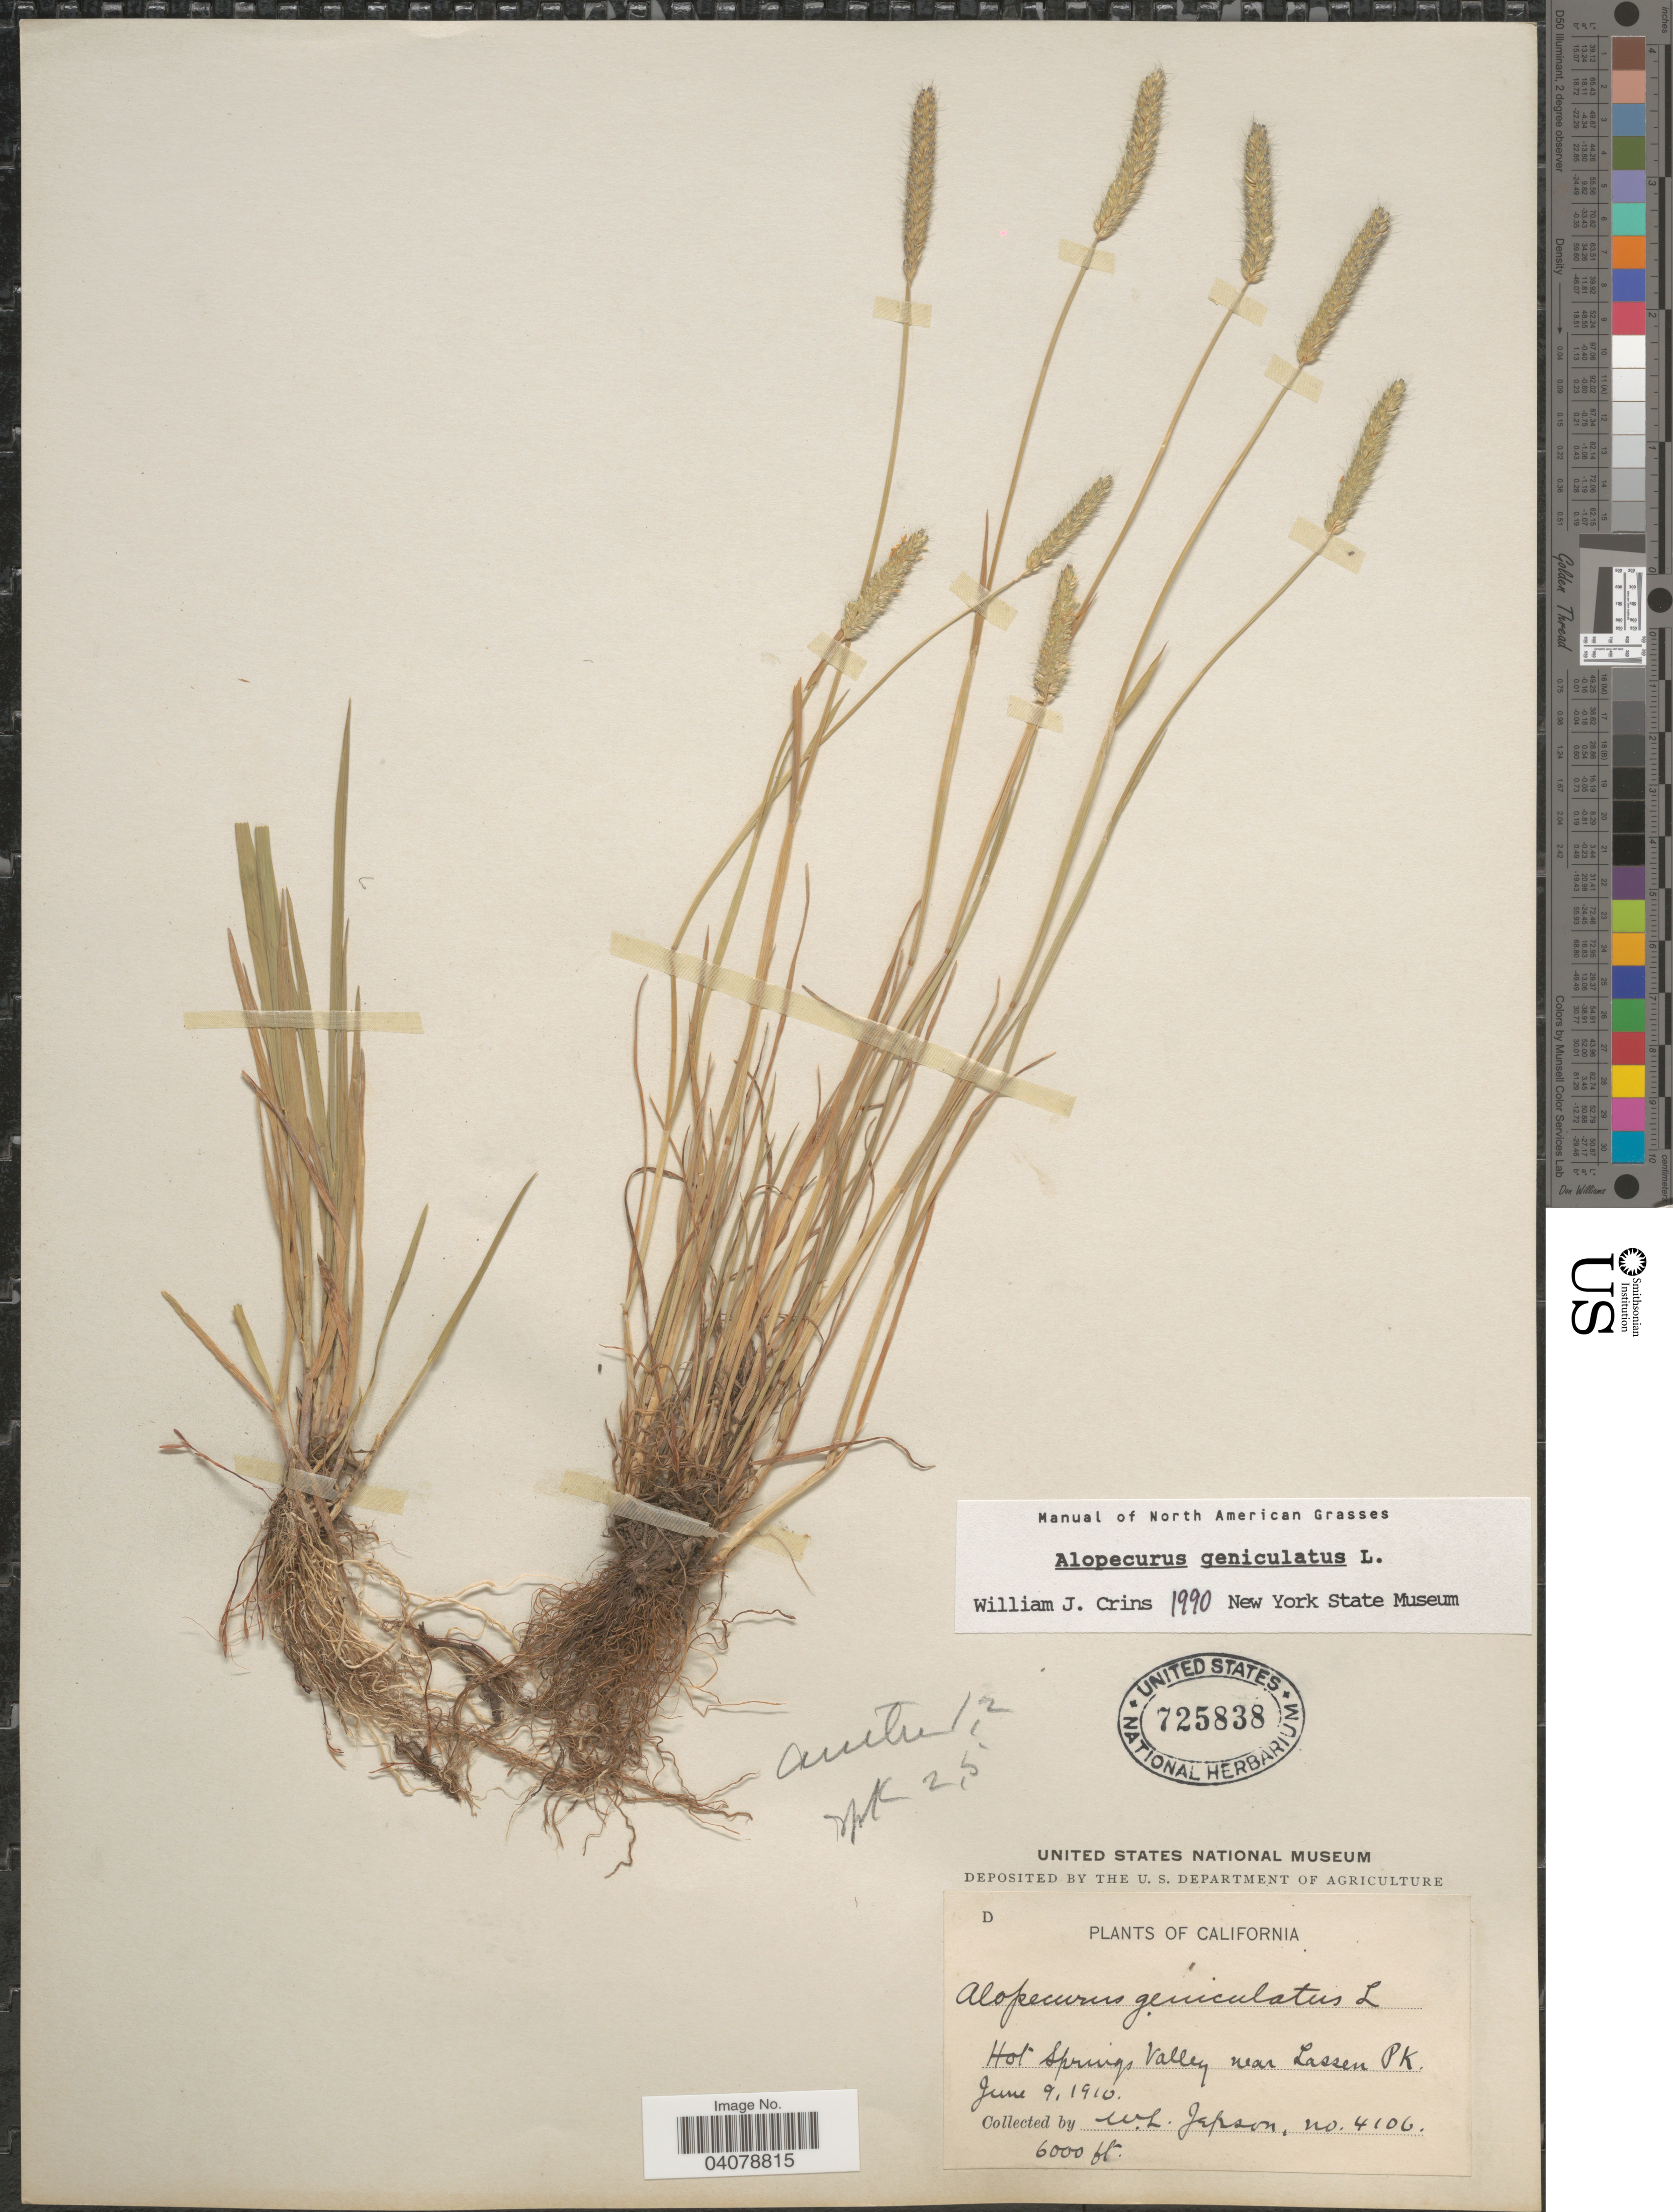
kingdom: Plantae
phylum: Tracheophyta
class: Liliopsida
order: Poales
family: Poaceae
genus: Alopecurus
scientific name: Alopecurus geniculatus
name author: L.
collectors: W. L. Jepson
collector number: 4106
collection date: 1910-06-09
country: United States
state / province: California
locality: Hot Springs Valley near Lassen PK.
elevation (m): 1829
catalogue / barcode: US 725838